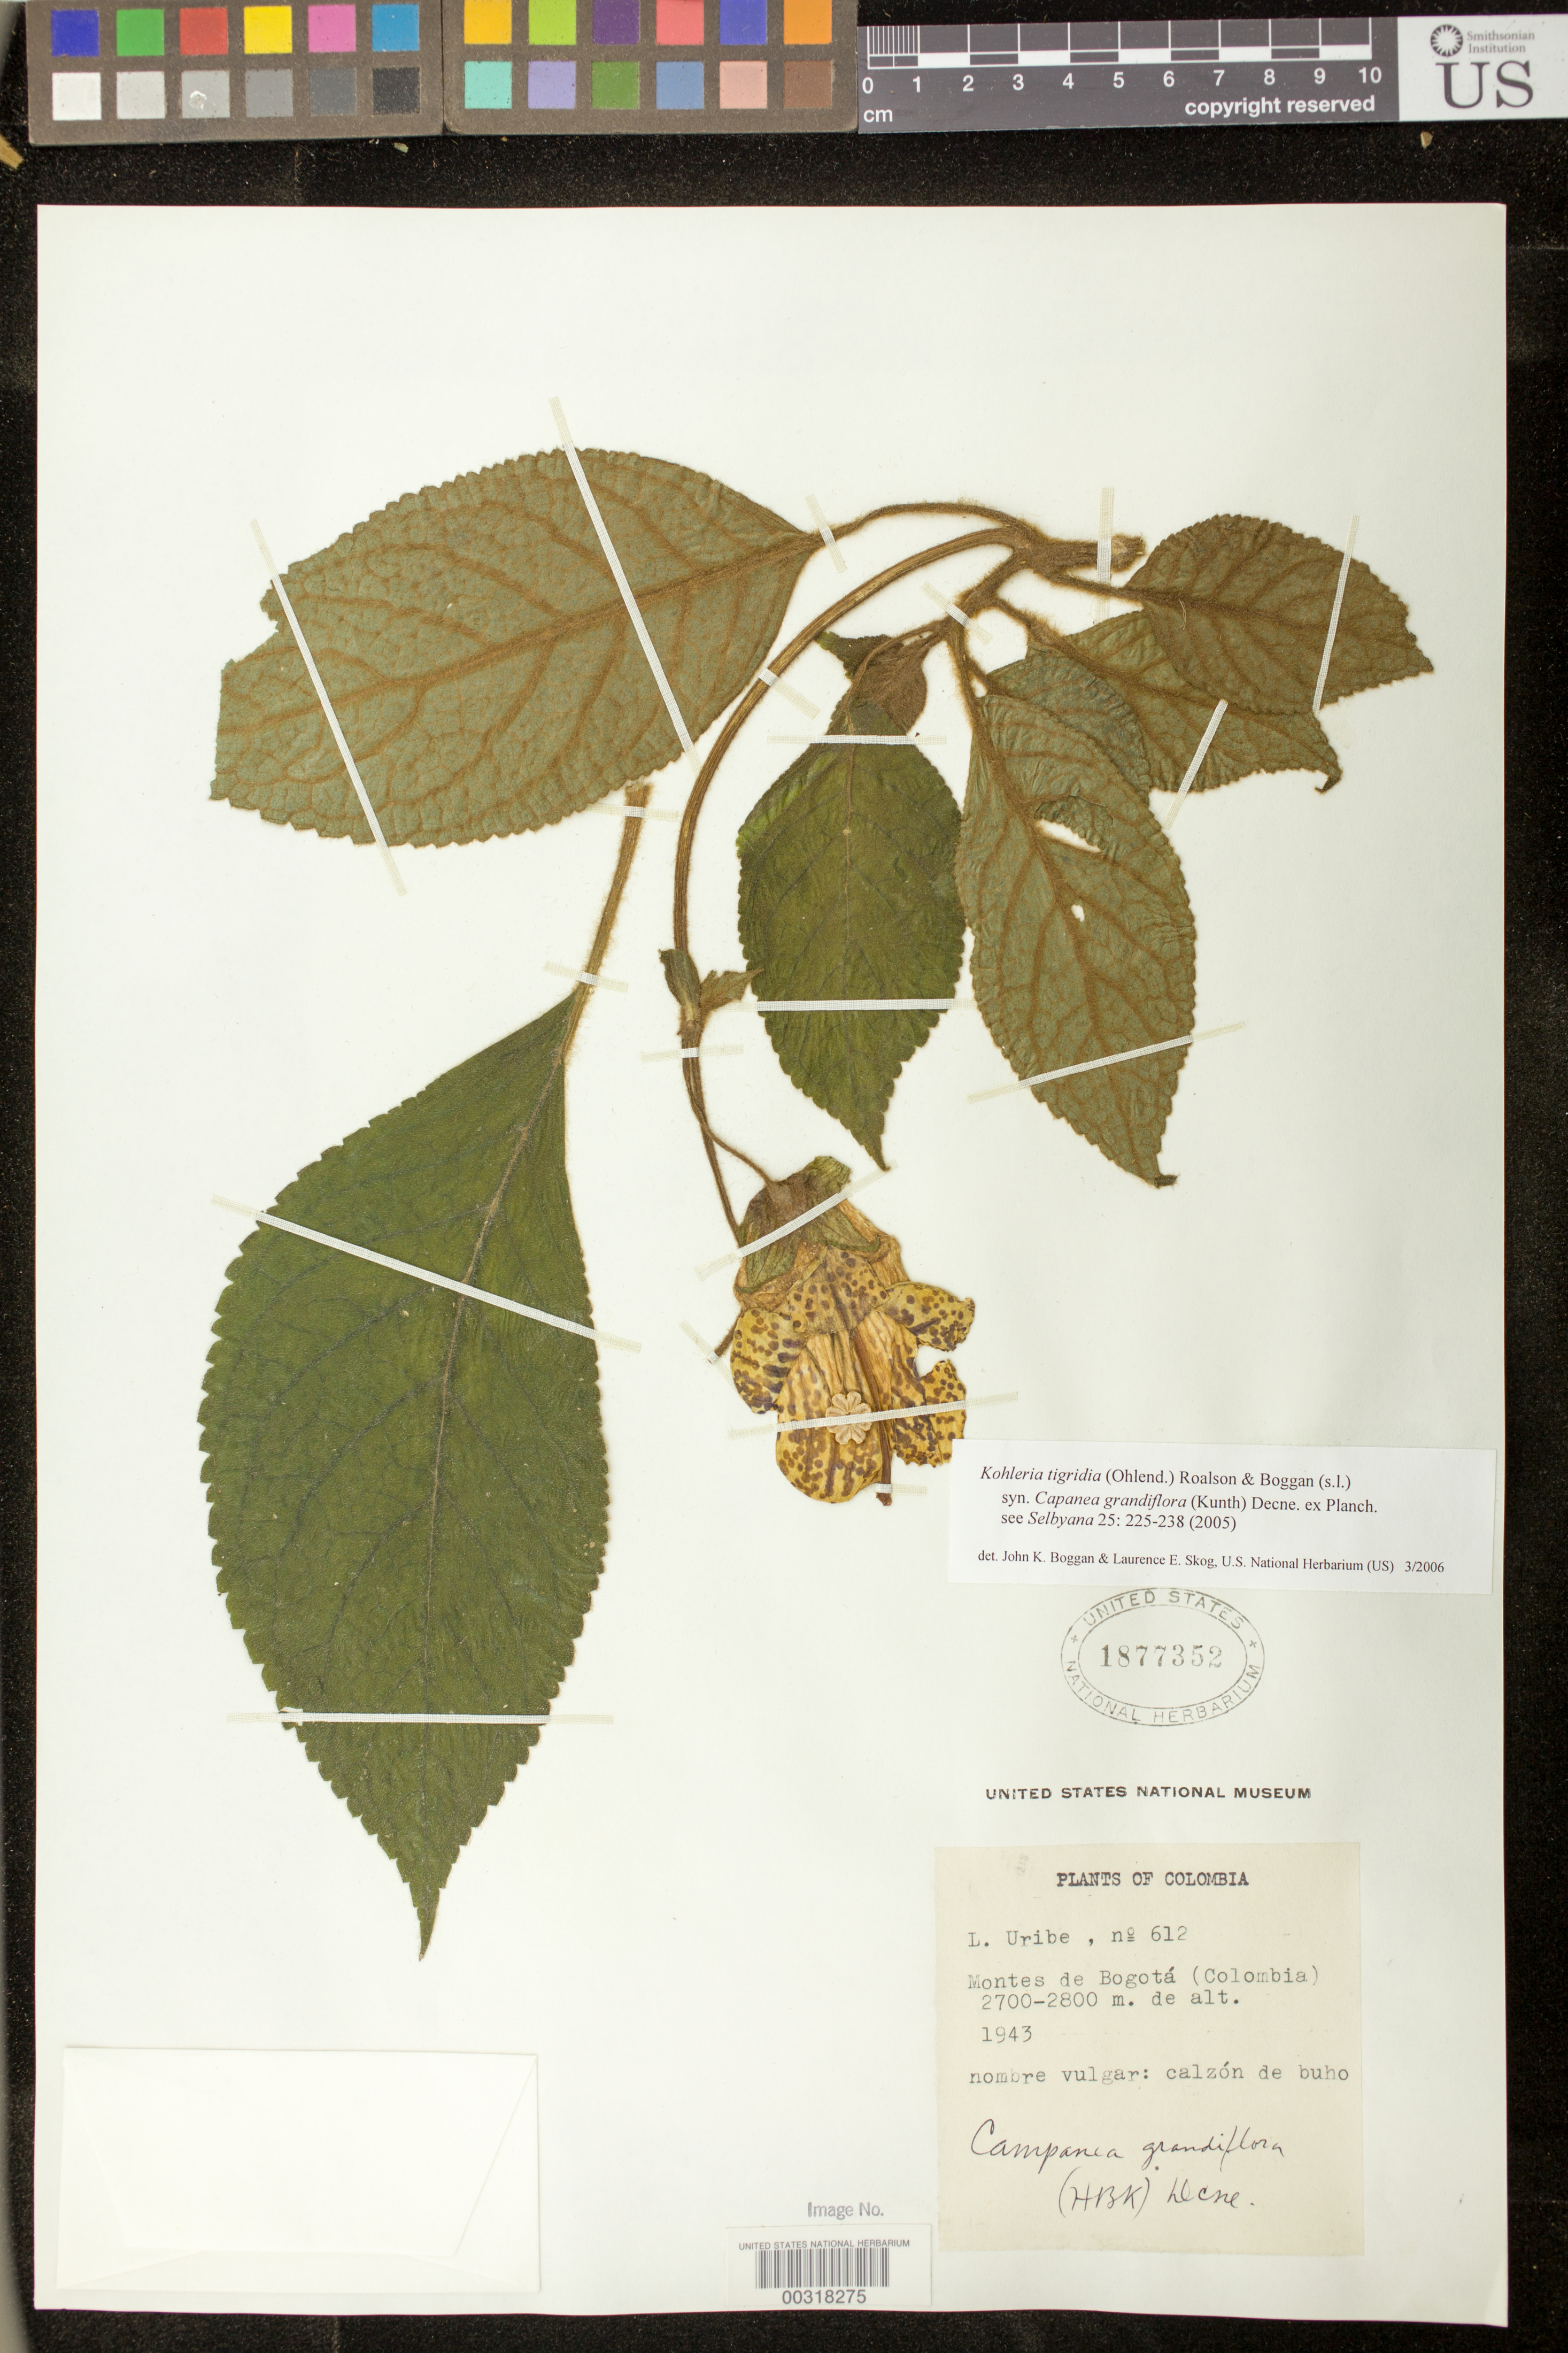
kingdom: Plantae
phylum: Tracheophyta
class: Magnoliopsida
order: Lamiales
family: Gesneriaceae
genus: Kohleria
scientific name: Kohleria tigridia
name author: (Ohlend.) Roalson & Boggan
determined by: Boggan, J. K.; Skog, L. E.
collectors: L. Uribe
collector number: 612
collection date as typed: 1943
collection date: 1943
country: Colombia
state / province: Cundinamarca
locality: Montes de Bogota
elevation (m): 2700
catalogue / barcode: US 1877352